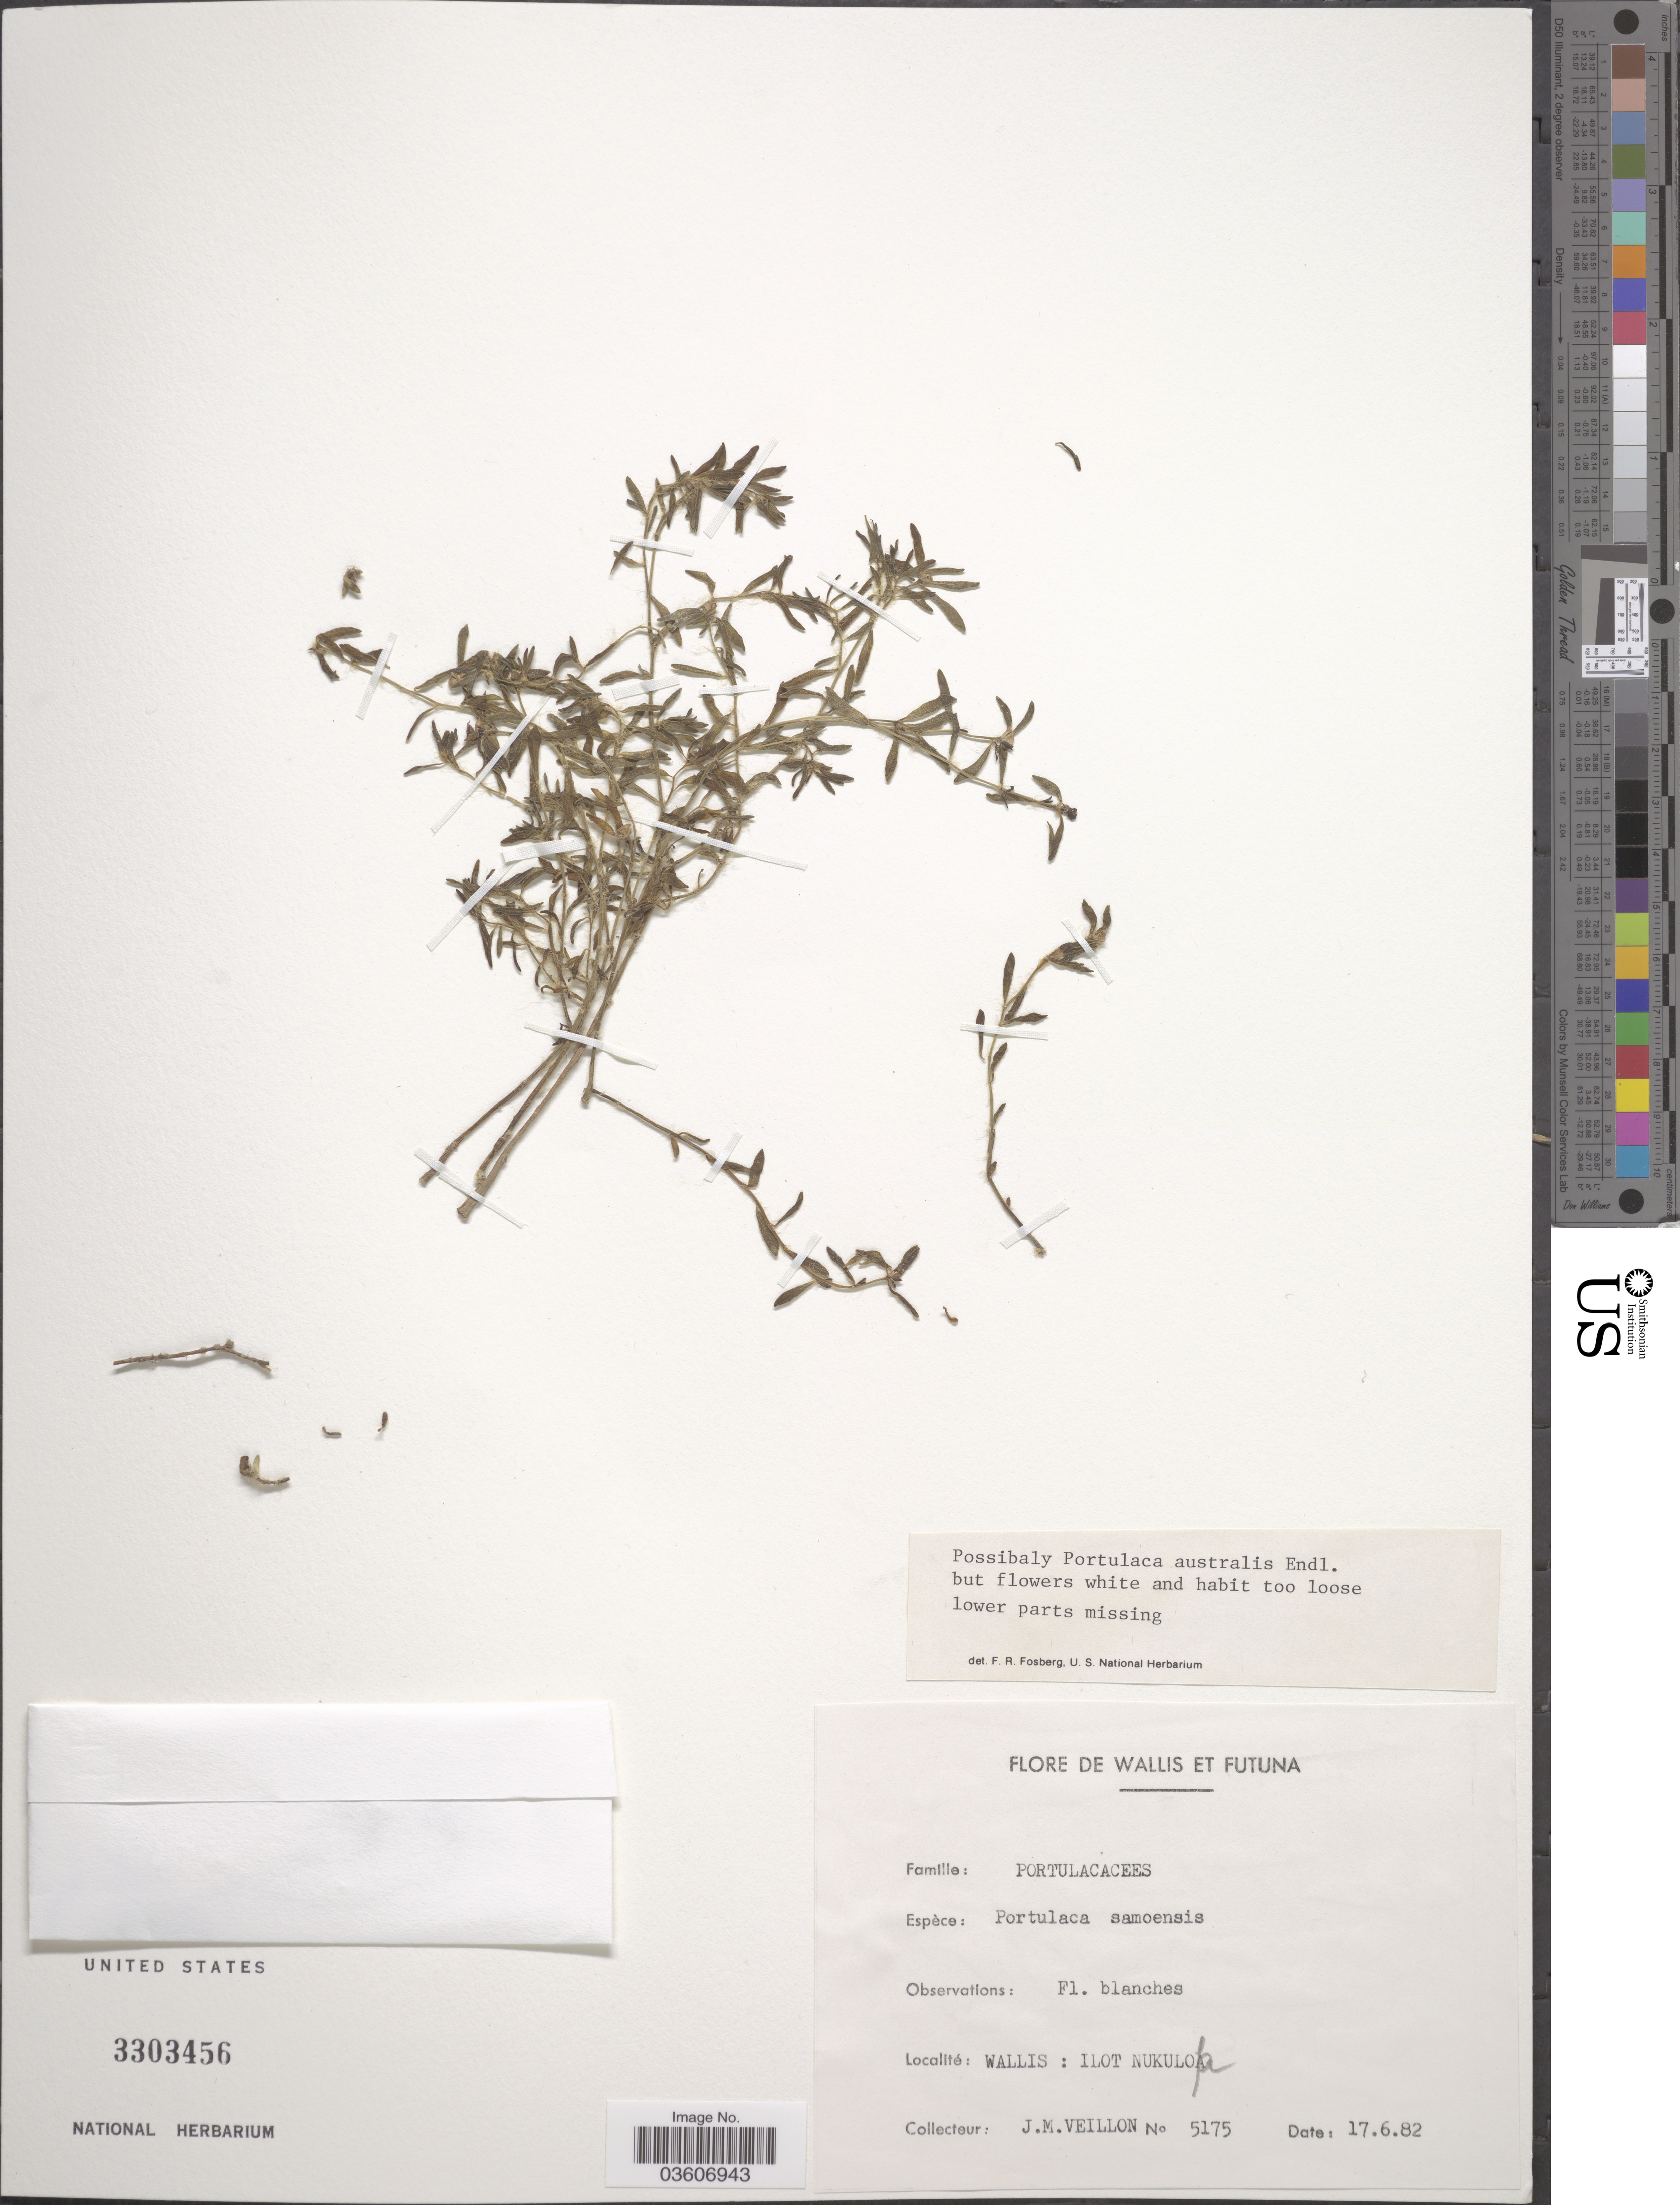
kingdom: Plantae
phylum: Tracheophyta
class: Magnoliopsida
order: Caryophyllales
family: Portulacaceae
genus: Portulaca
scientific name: Portulaca australis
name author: Endl.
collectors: J. Veillon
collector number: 5175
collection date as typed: Transcribed d/m/y: 17/6/82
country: Wallis and Futuna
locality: Wallis: Ilot Nukulop [interpreted].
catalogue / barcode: US 3303456